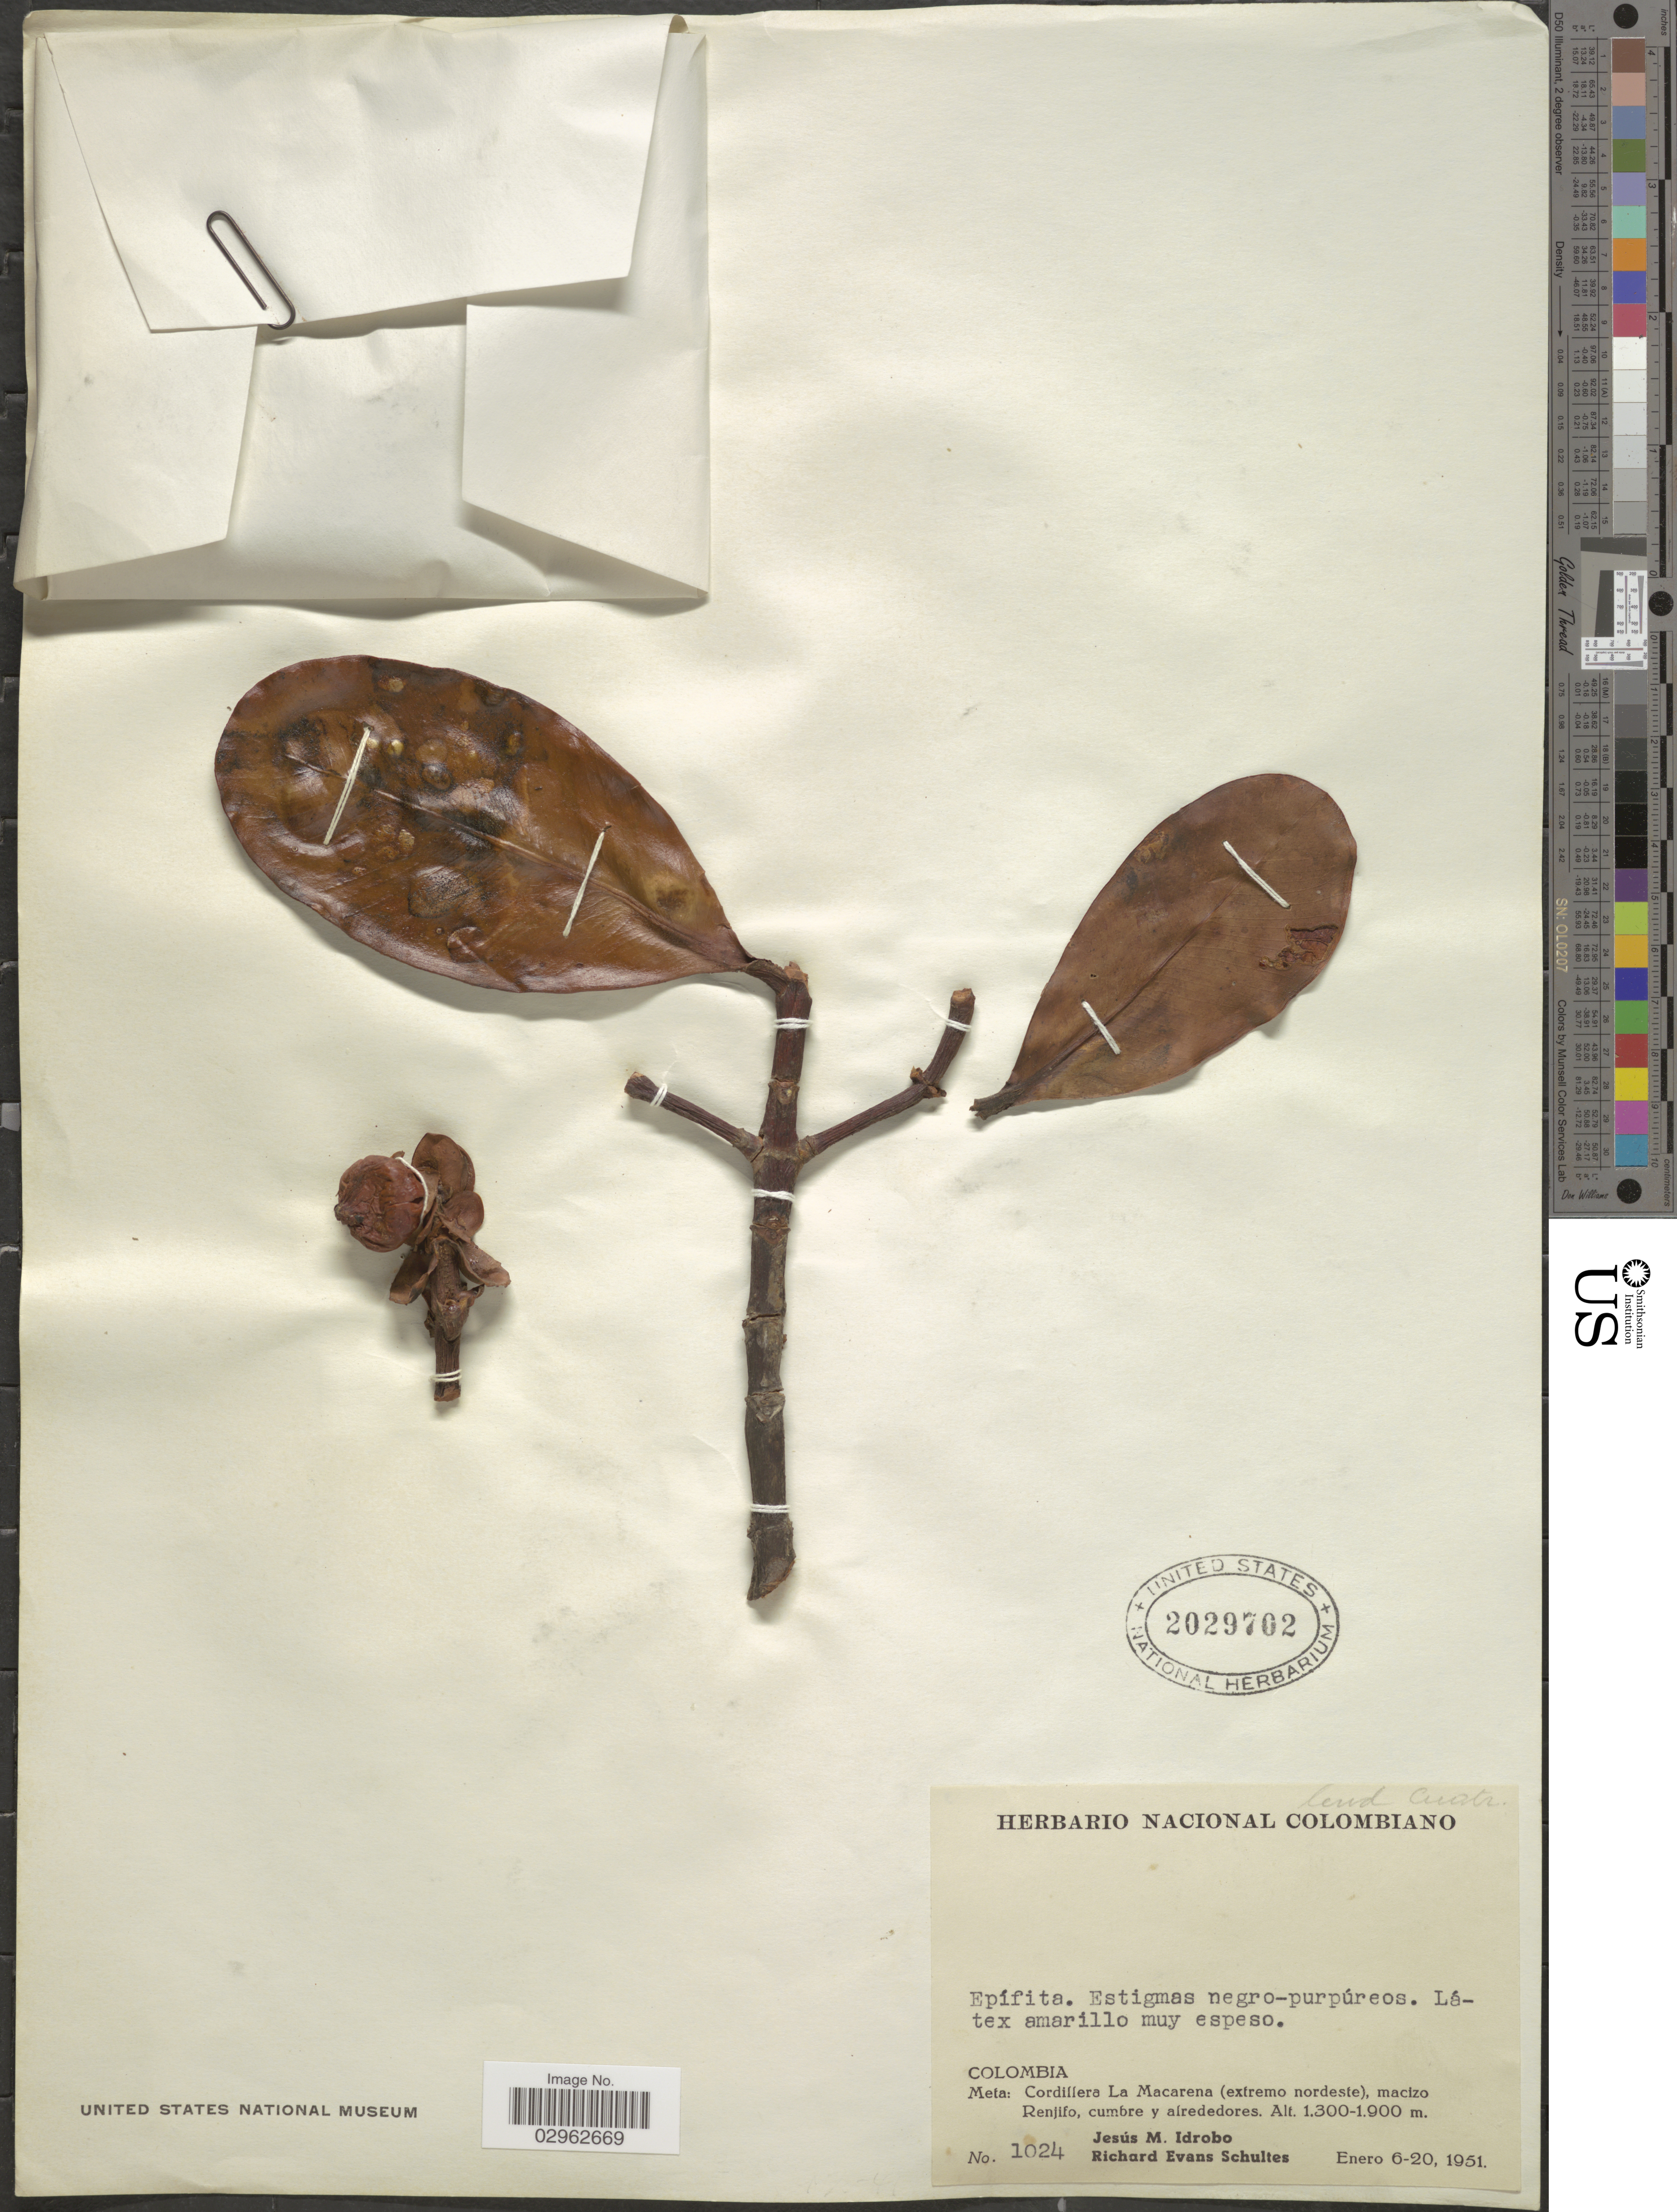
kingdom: Plantae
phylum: Tracheophyta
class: Magnoliopsida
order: Malpighiales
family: Clusiaceae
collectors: J. M. Idrobo & R. E. Schultes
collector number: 1024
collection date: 1951-01-06/1951-01-20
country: Colombia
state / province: Meta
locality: Cordillera La Macarena (extremo nordeste), macizo Renjifo, cumbre y alrededores.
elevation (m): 1300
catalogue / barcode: US 2029702